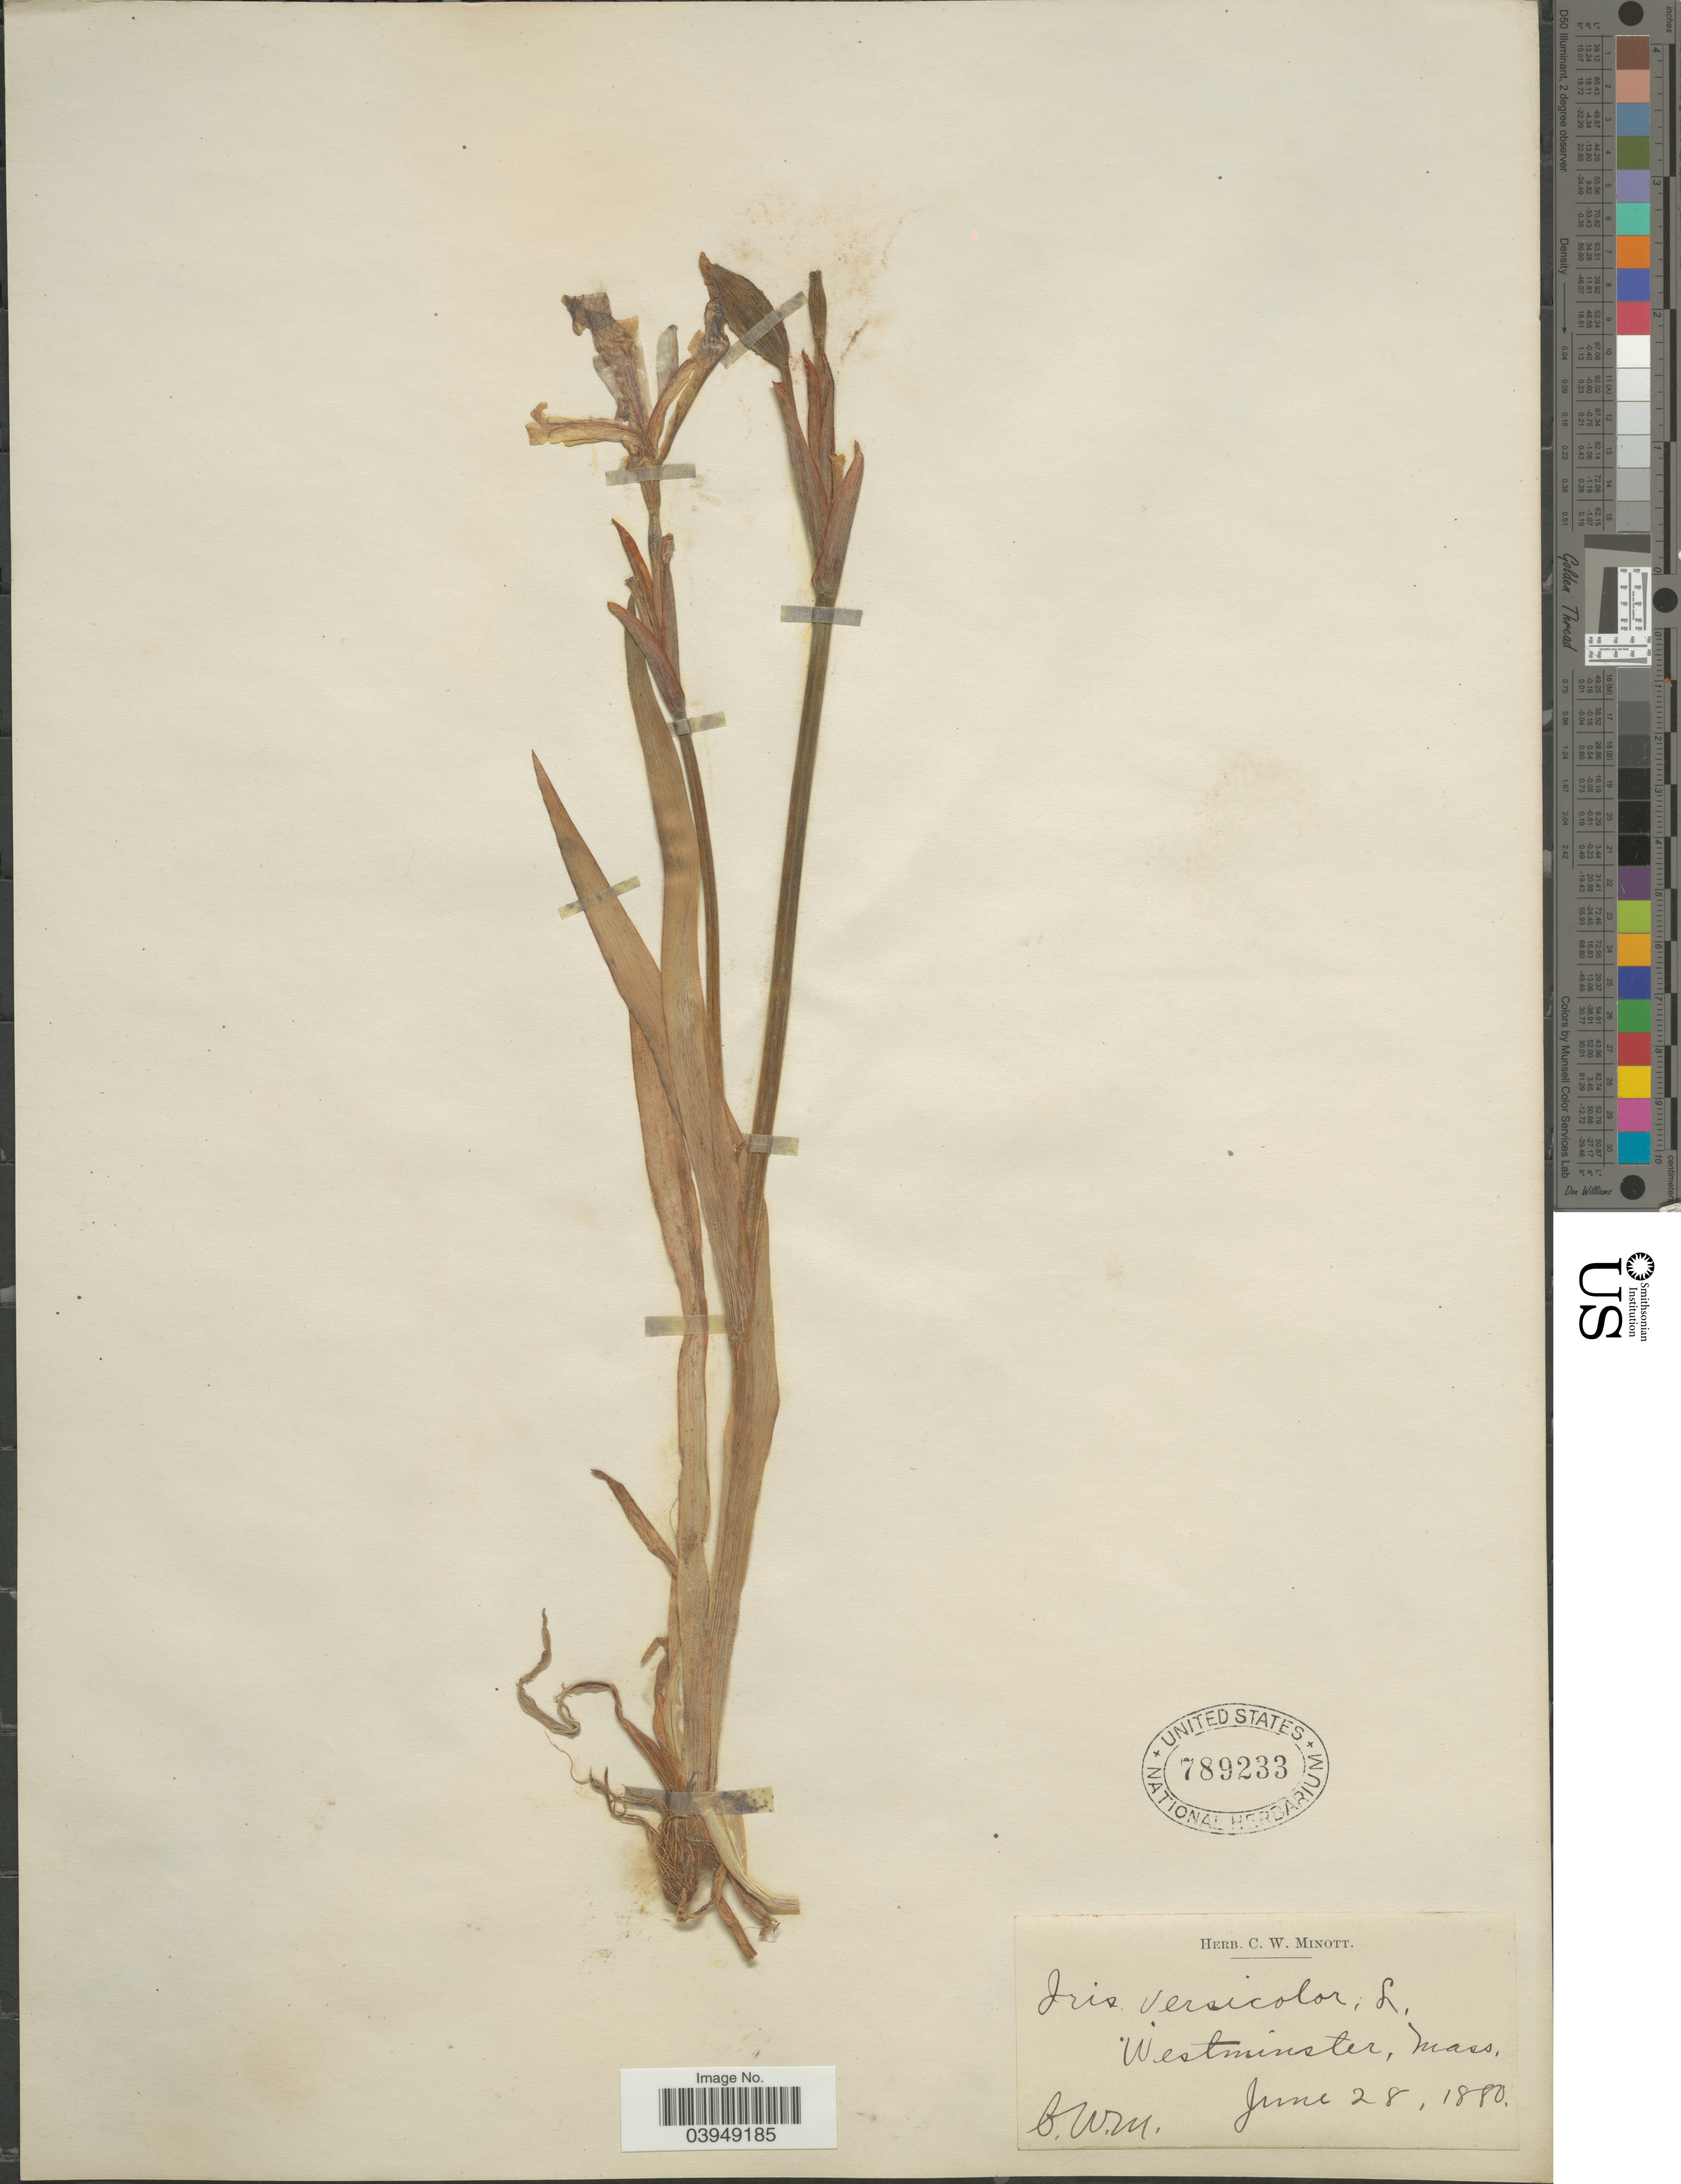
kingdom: Plantae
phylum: Tracheophyta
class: Liliopsida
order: Asparagales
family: Iridaceae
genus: Iris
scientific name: Iris versicolor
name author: L.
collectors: C. Minott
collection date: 1880-06-28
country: United States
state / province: Massachusetts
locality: Westminster.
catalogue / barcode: US 789233